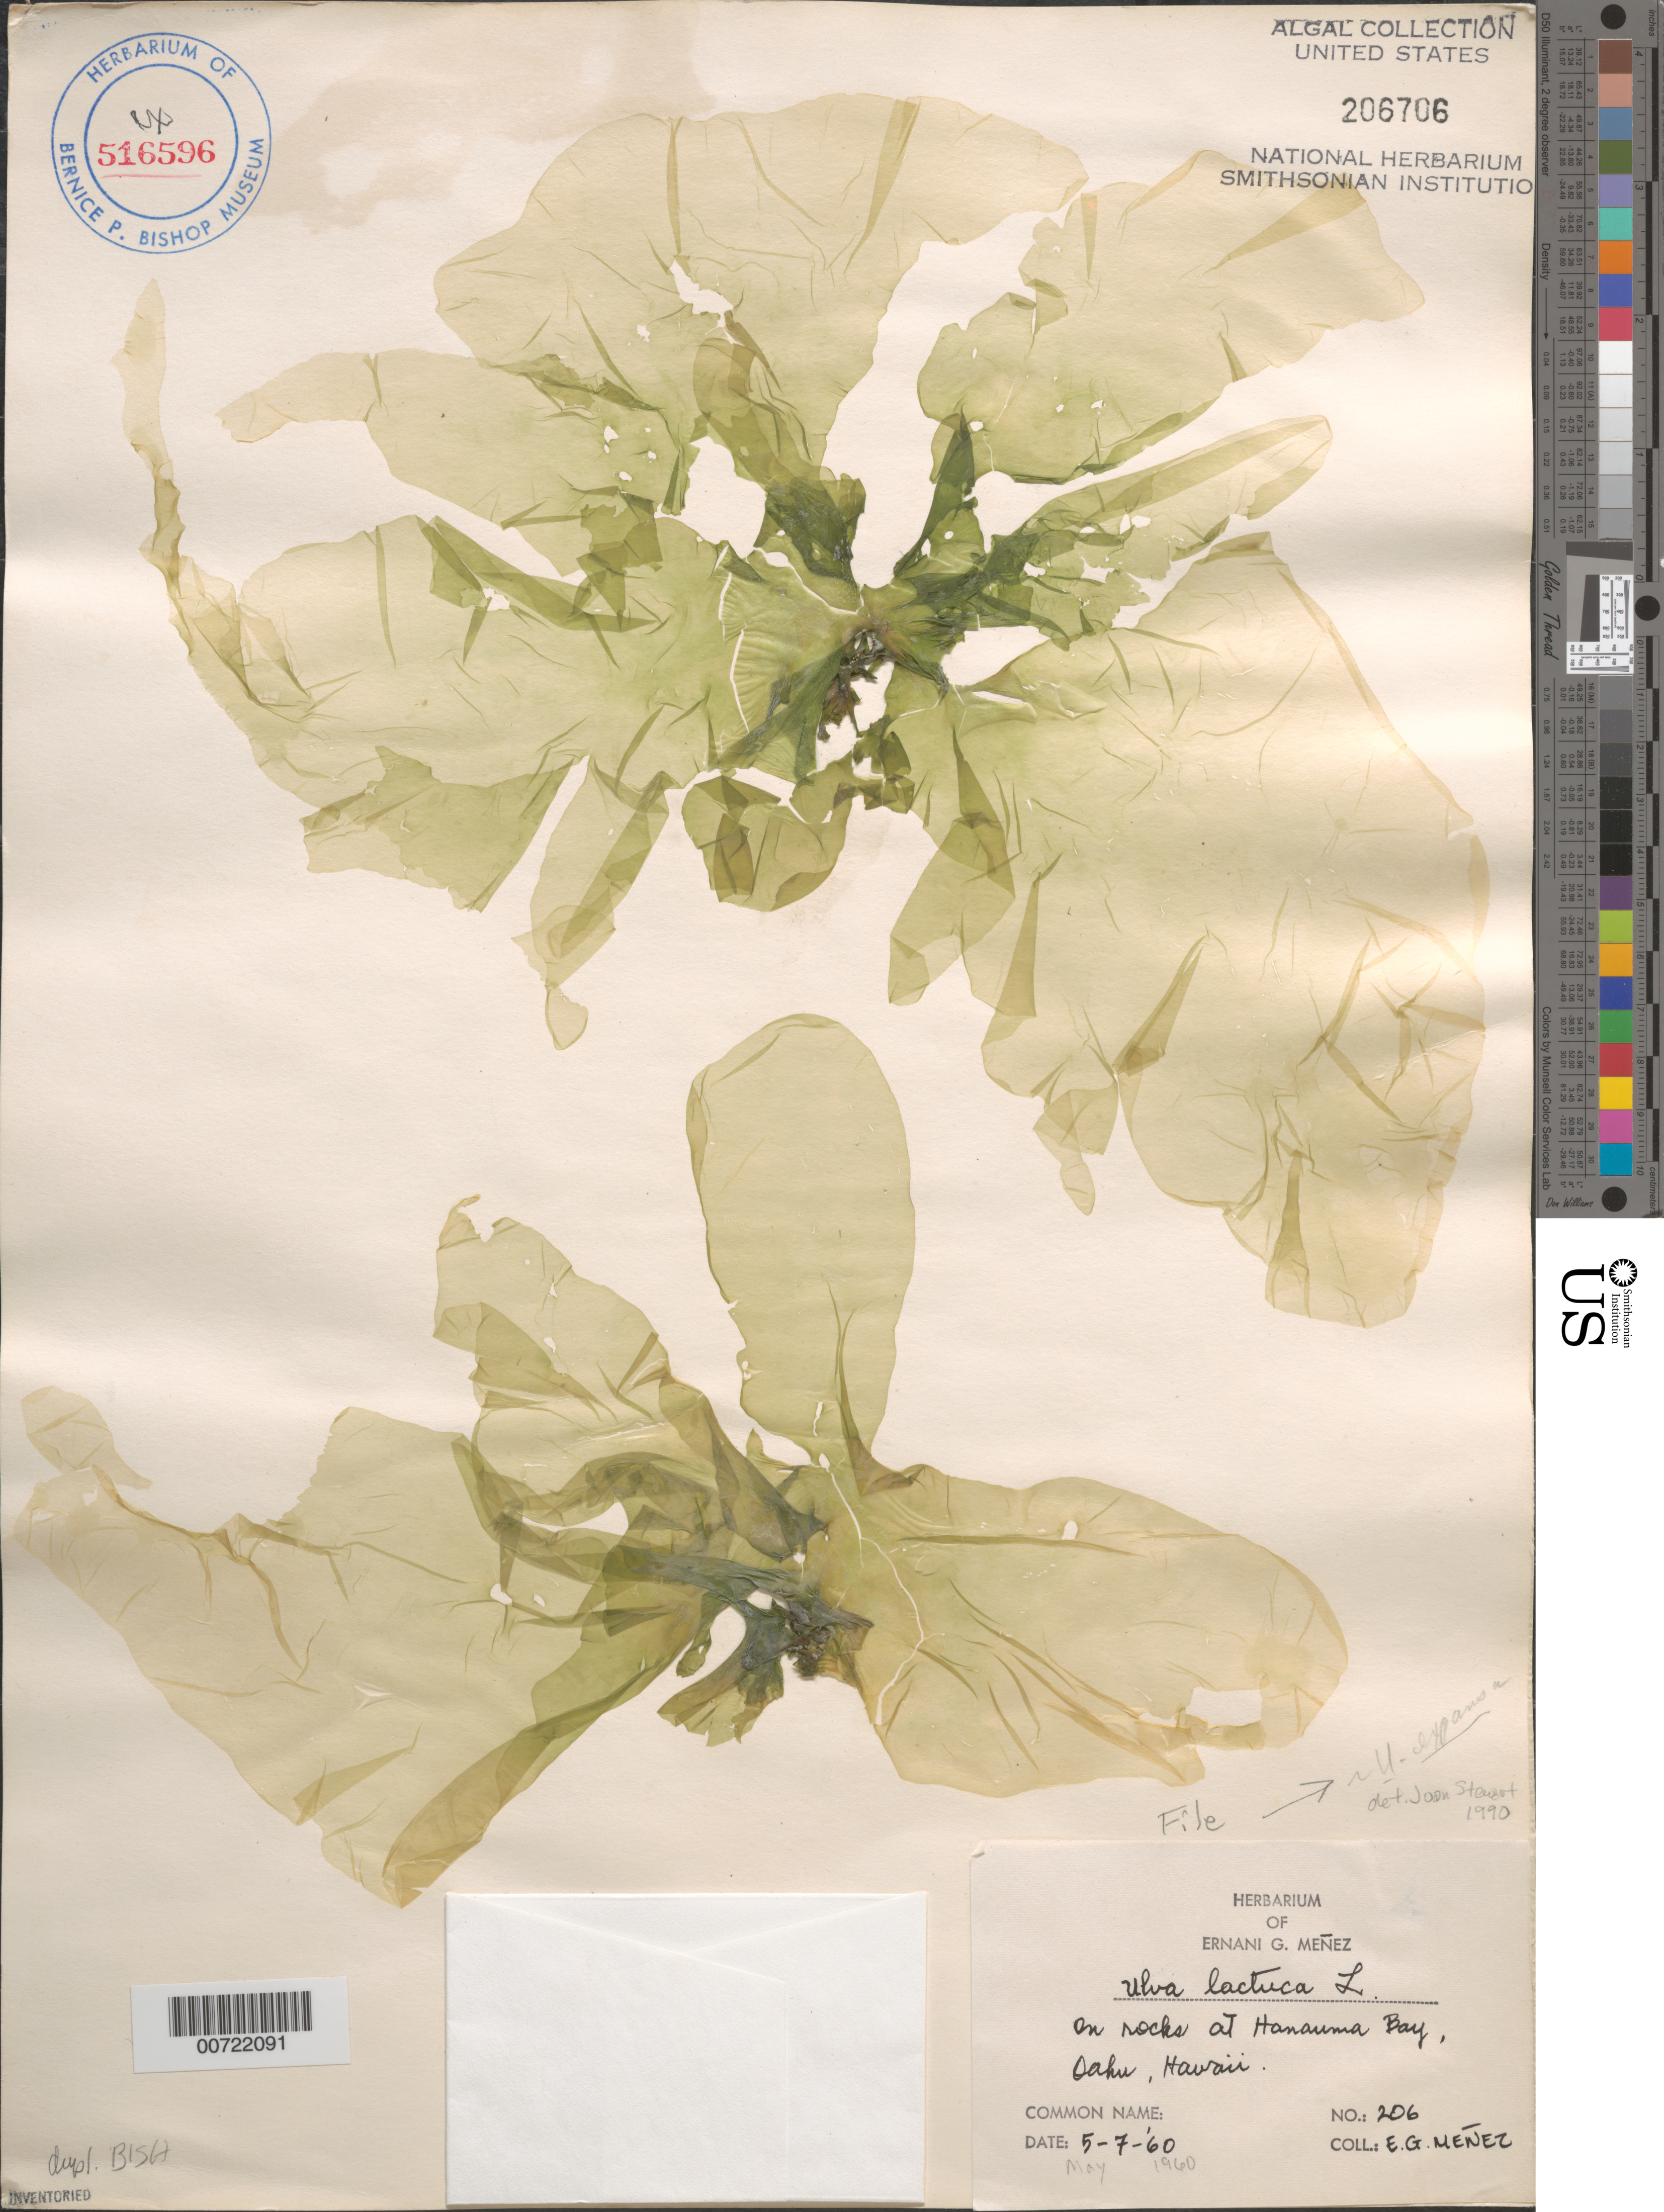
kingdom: Plantae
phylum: Chlorophyta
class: Ulvophyceae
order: Ulvales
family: Ulvaceae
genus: Ulva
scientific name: Ulva expansa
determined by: Stewart, Joan G.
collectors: Meñez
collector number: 206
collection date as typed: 07 May 1960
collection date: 1960-05-07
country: United States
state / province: Hawaii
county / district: Honolulu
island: Oahu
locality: Hanauma Bay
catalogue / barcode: US 206706